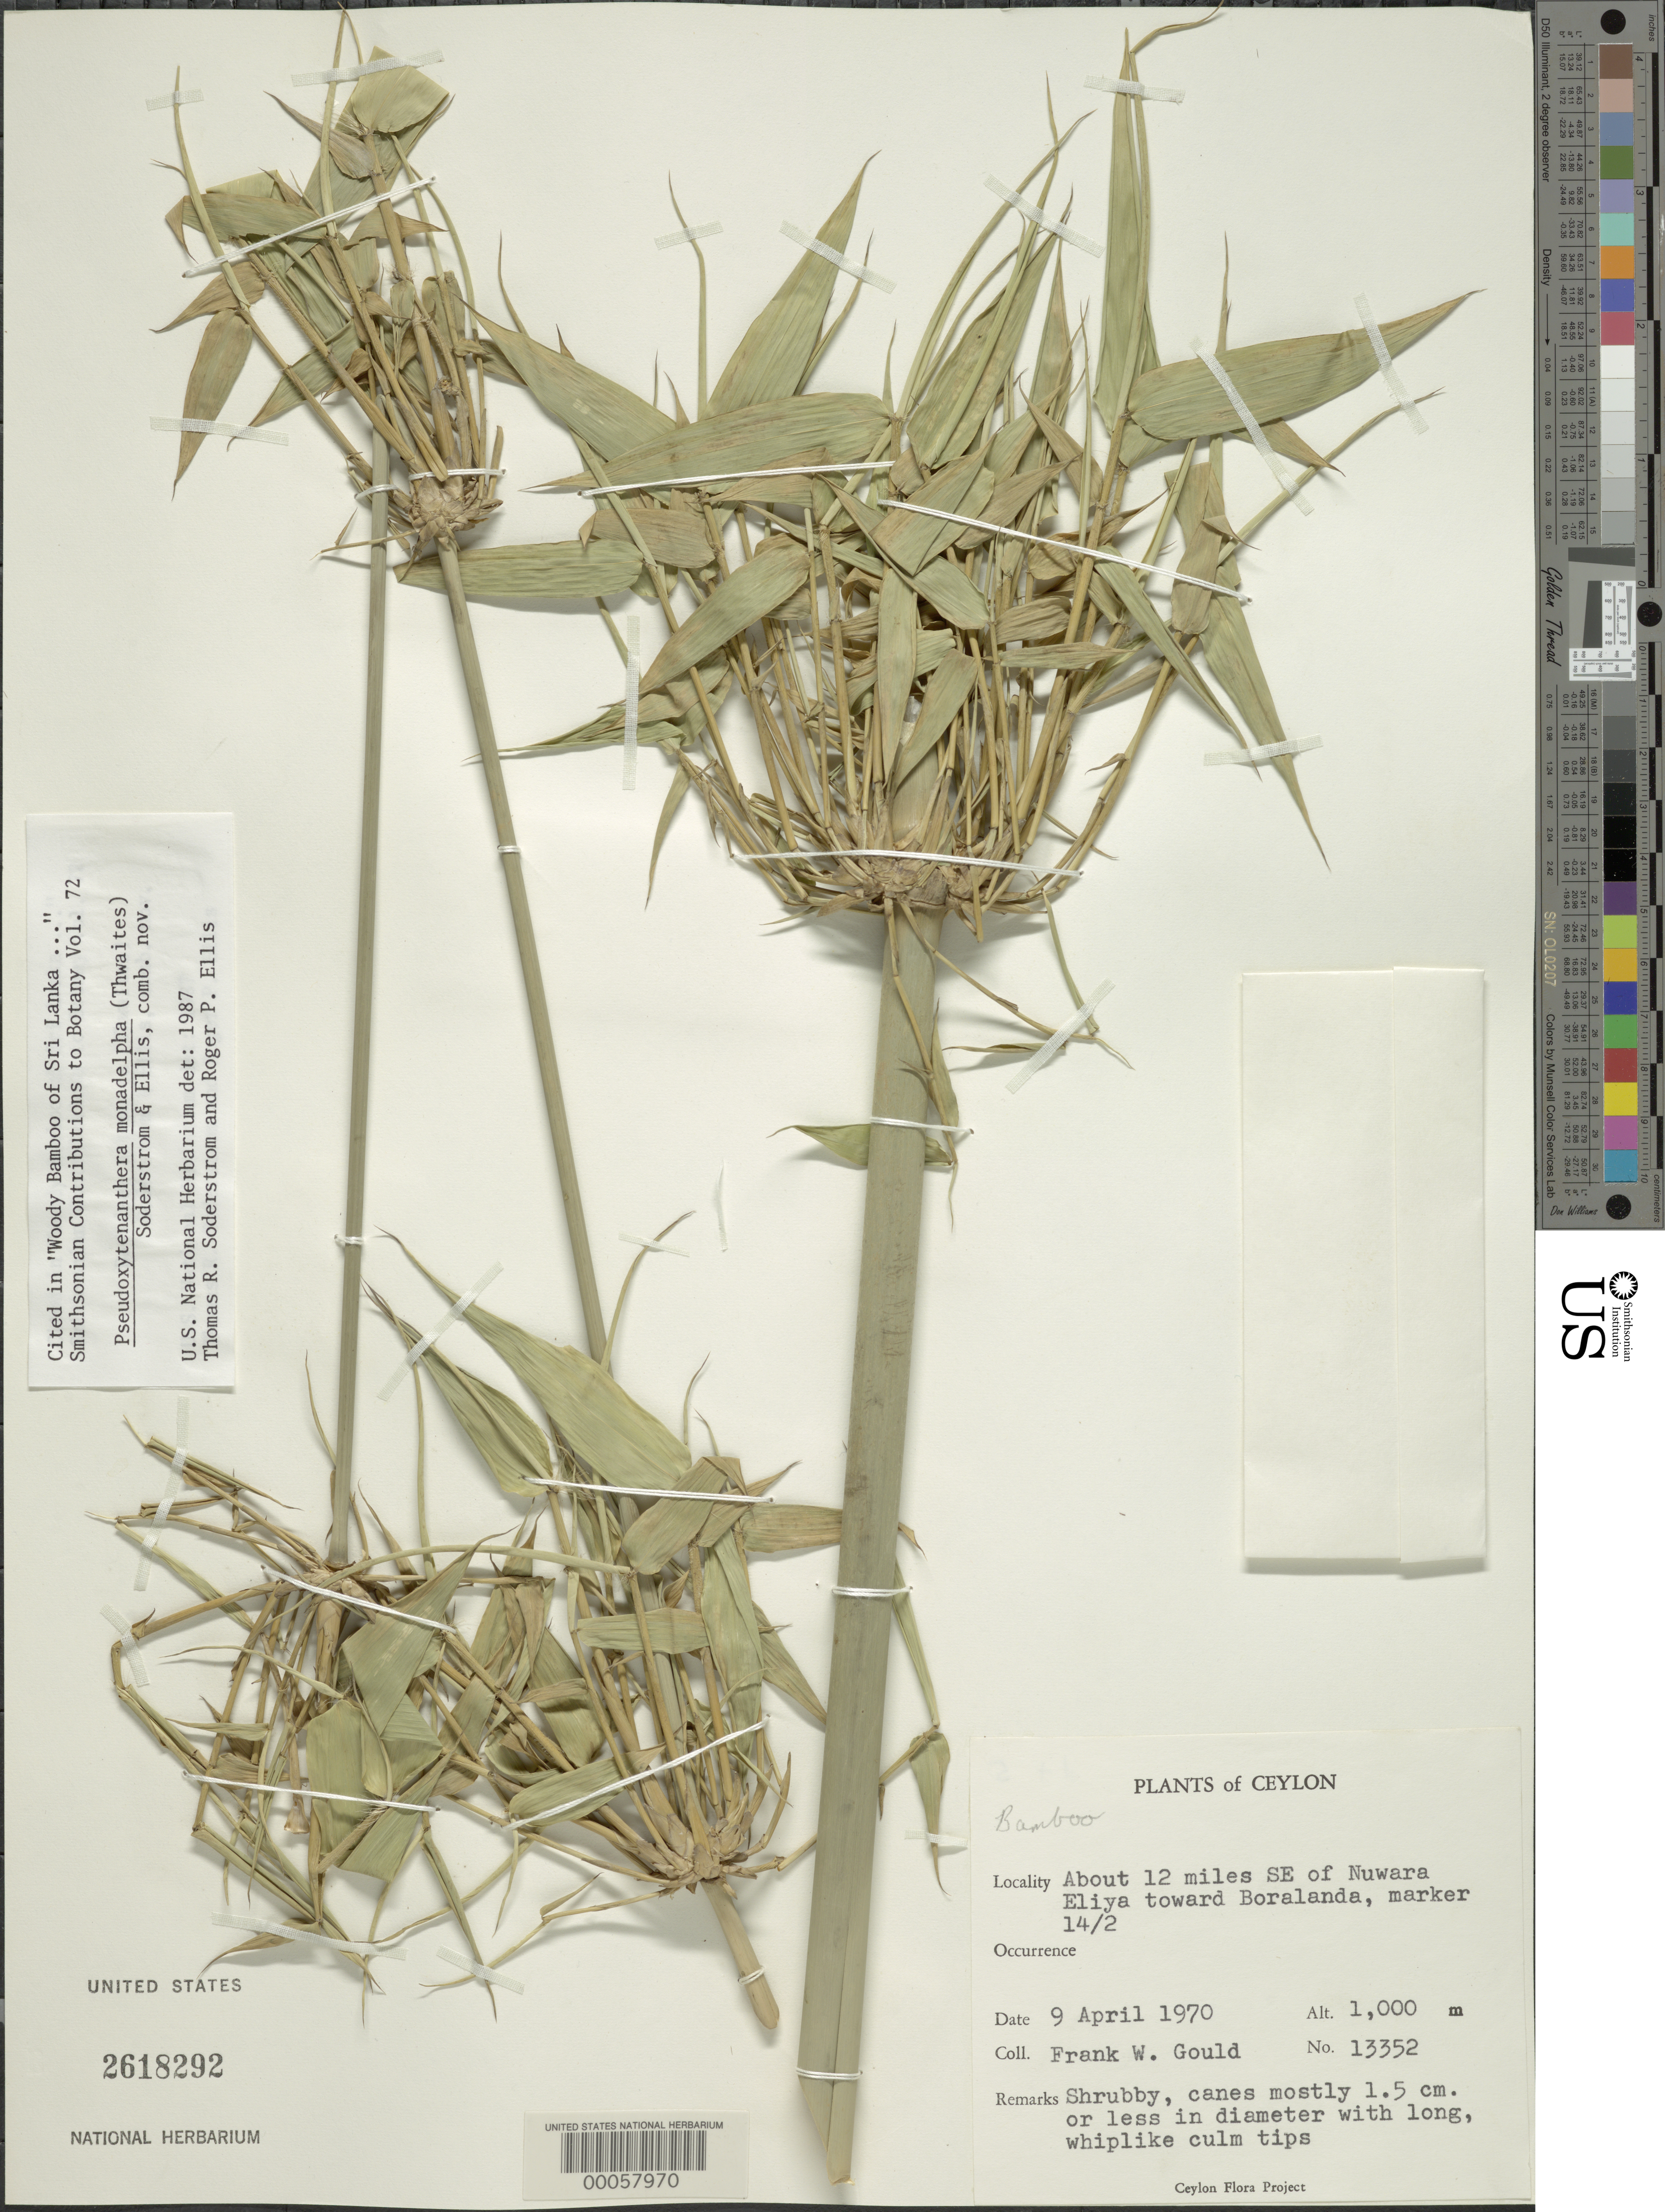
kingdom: Plantae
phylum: Tracheophyta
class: Liliopsida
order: Poales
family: Poaceae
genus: Pseudoxytenanthera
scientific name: Pseudoxytenanthera monadelpha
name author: (Thwaites) Soderstr. & J. Ellis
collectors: F. W. Gould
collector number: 13352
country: Sri Lanka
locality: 12 miles se of nuwara eliya toward boralanda, marker 14/2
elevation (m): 1000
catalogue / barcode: US 2618292